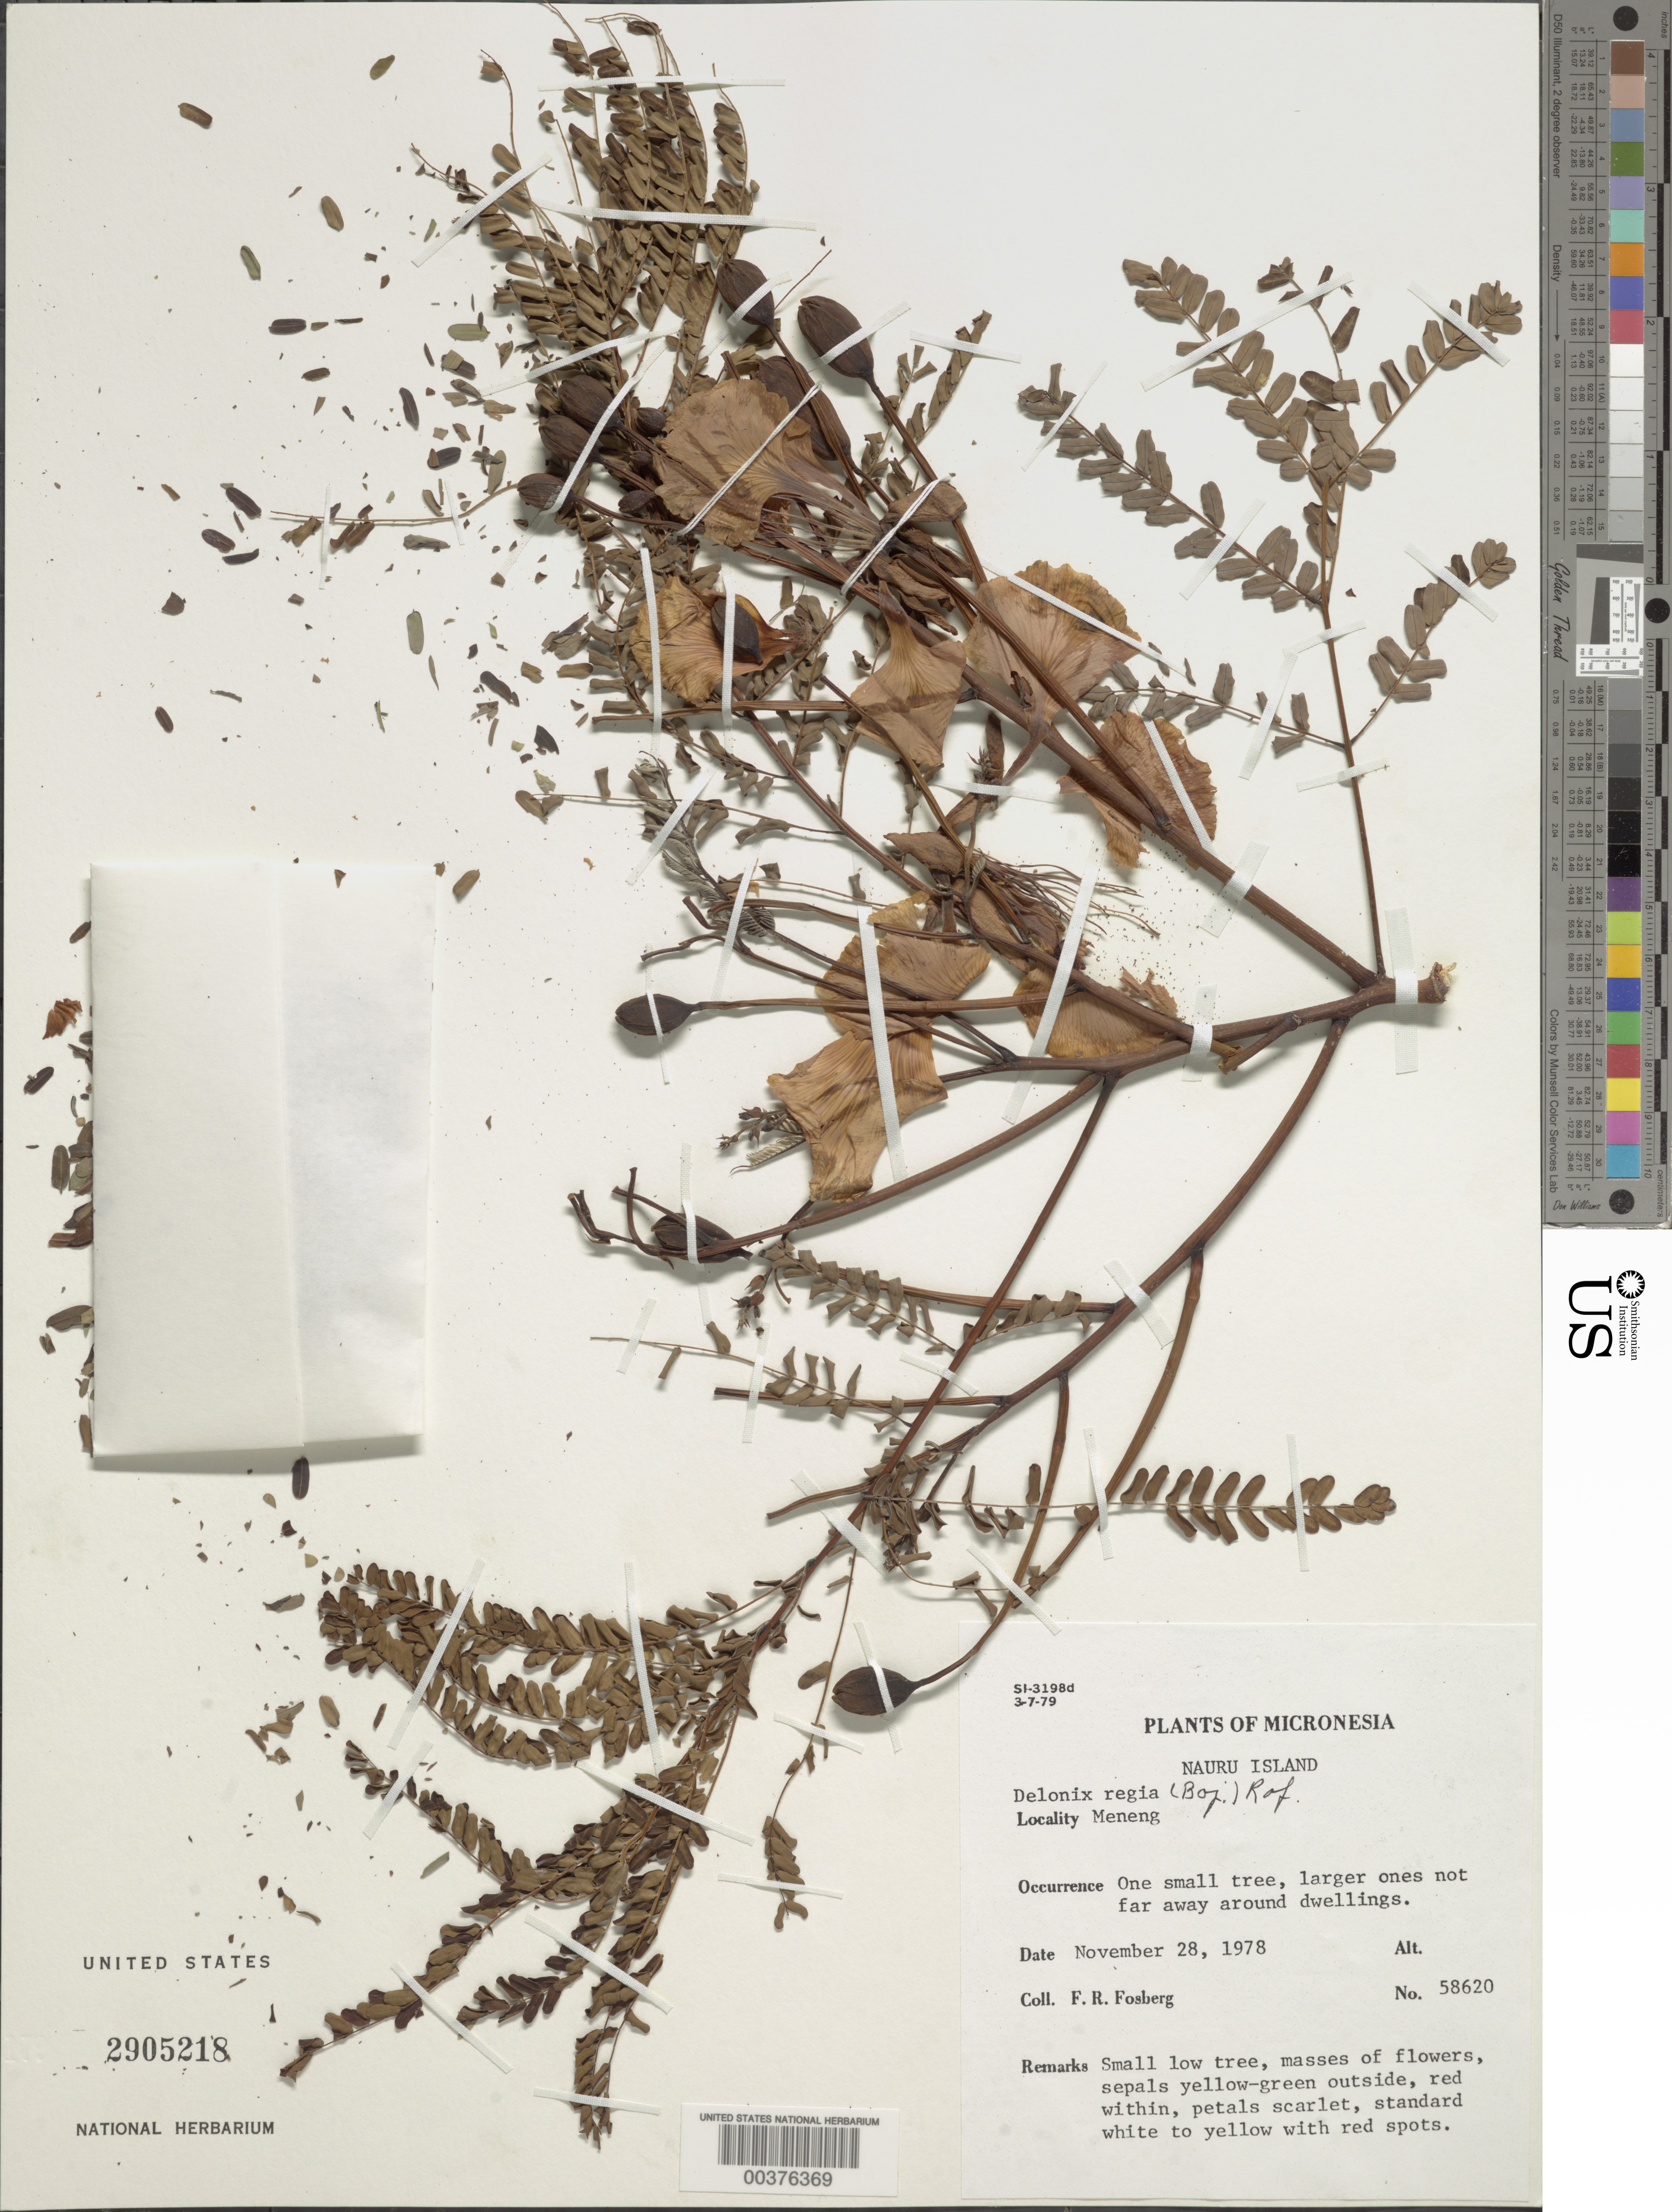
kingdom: Plantae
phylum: Tracheophyta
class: Magnoliopsida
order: Fabales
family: Fabaceae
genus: Delonix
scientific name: Delonix regia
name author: (Bojer ex Hook.) Raf.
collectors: F. R. Fosberg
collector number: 58620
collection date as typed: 28 Nov 1978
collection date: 1978-11-28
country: Nauru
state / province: Meneng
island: Nauru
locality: Meneng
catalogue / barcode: US 2905218